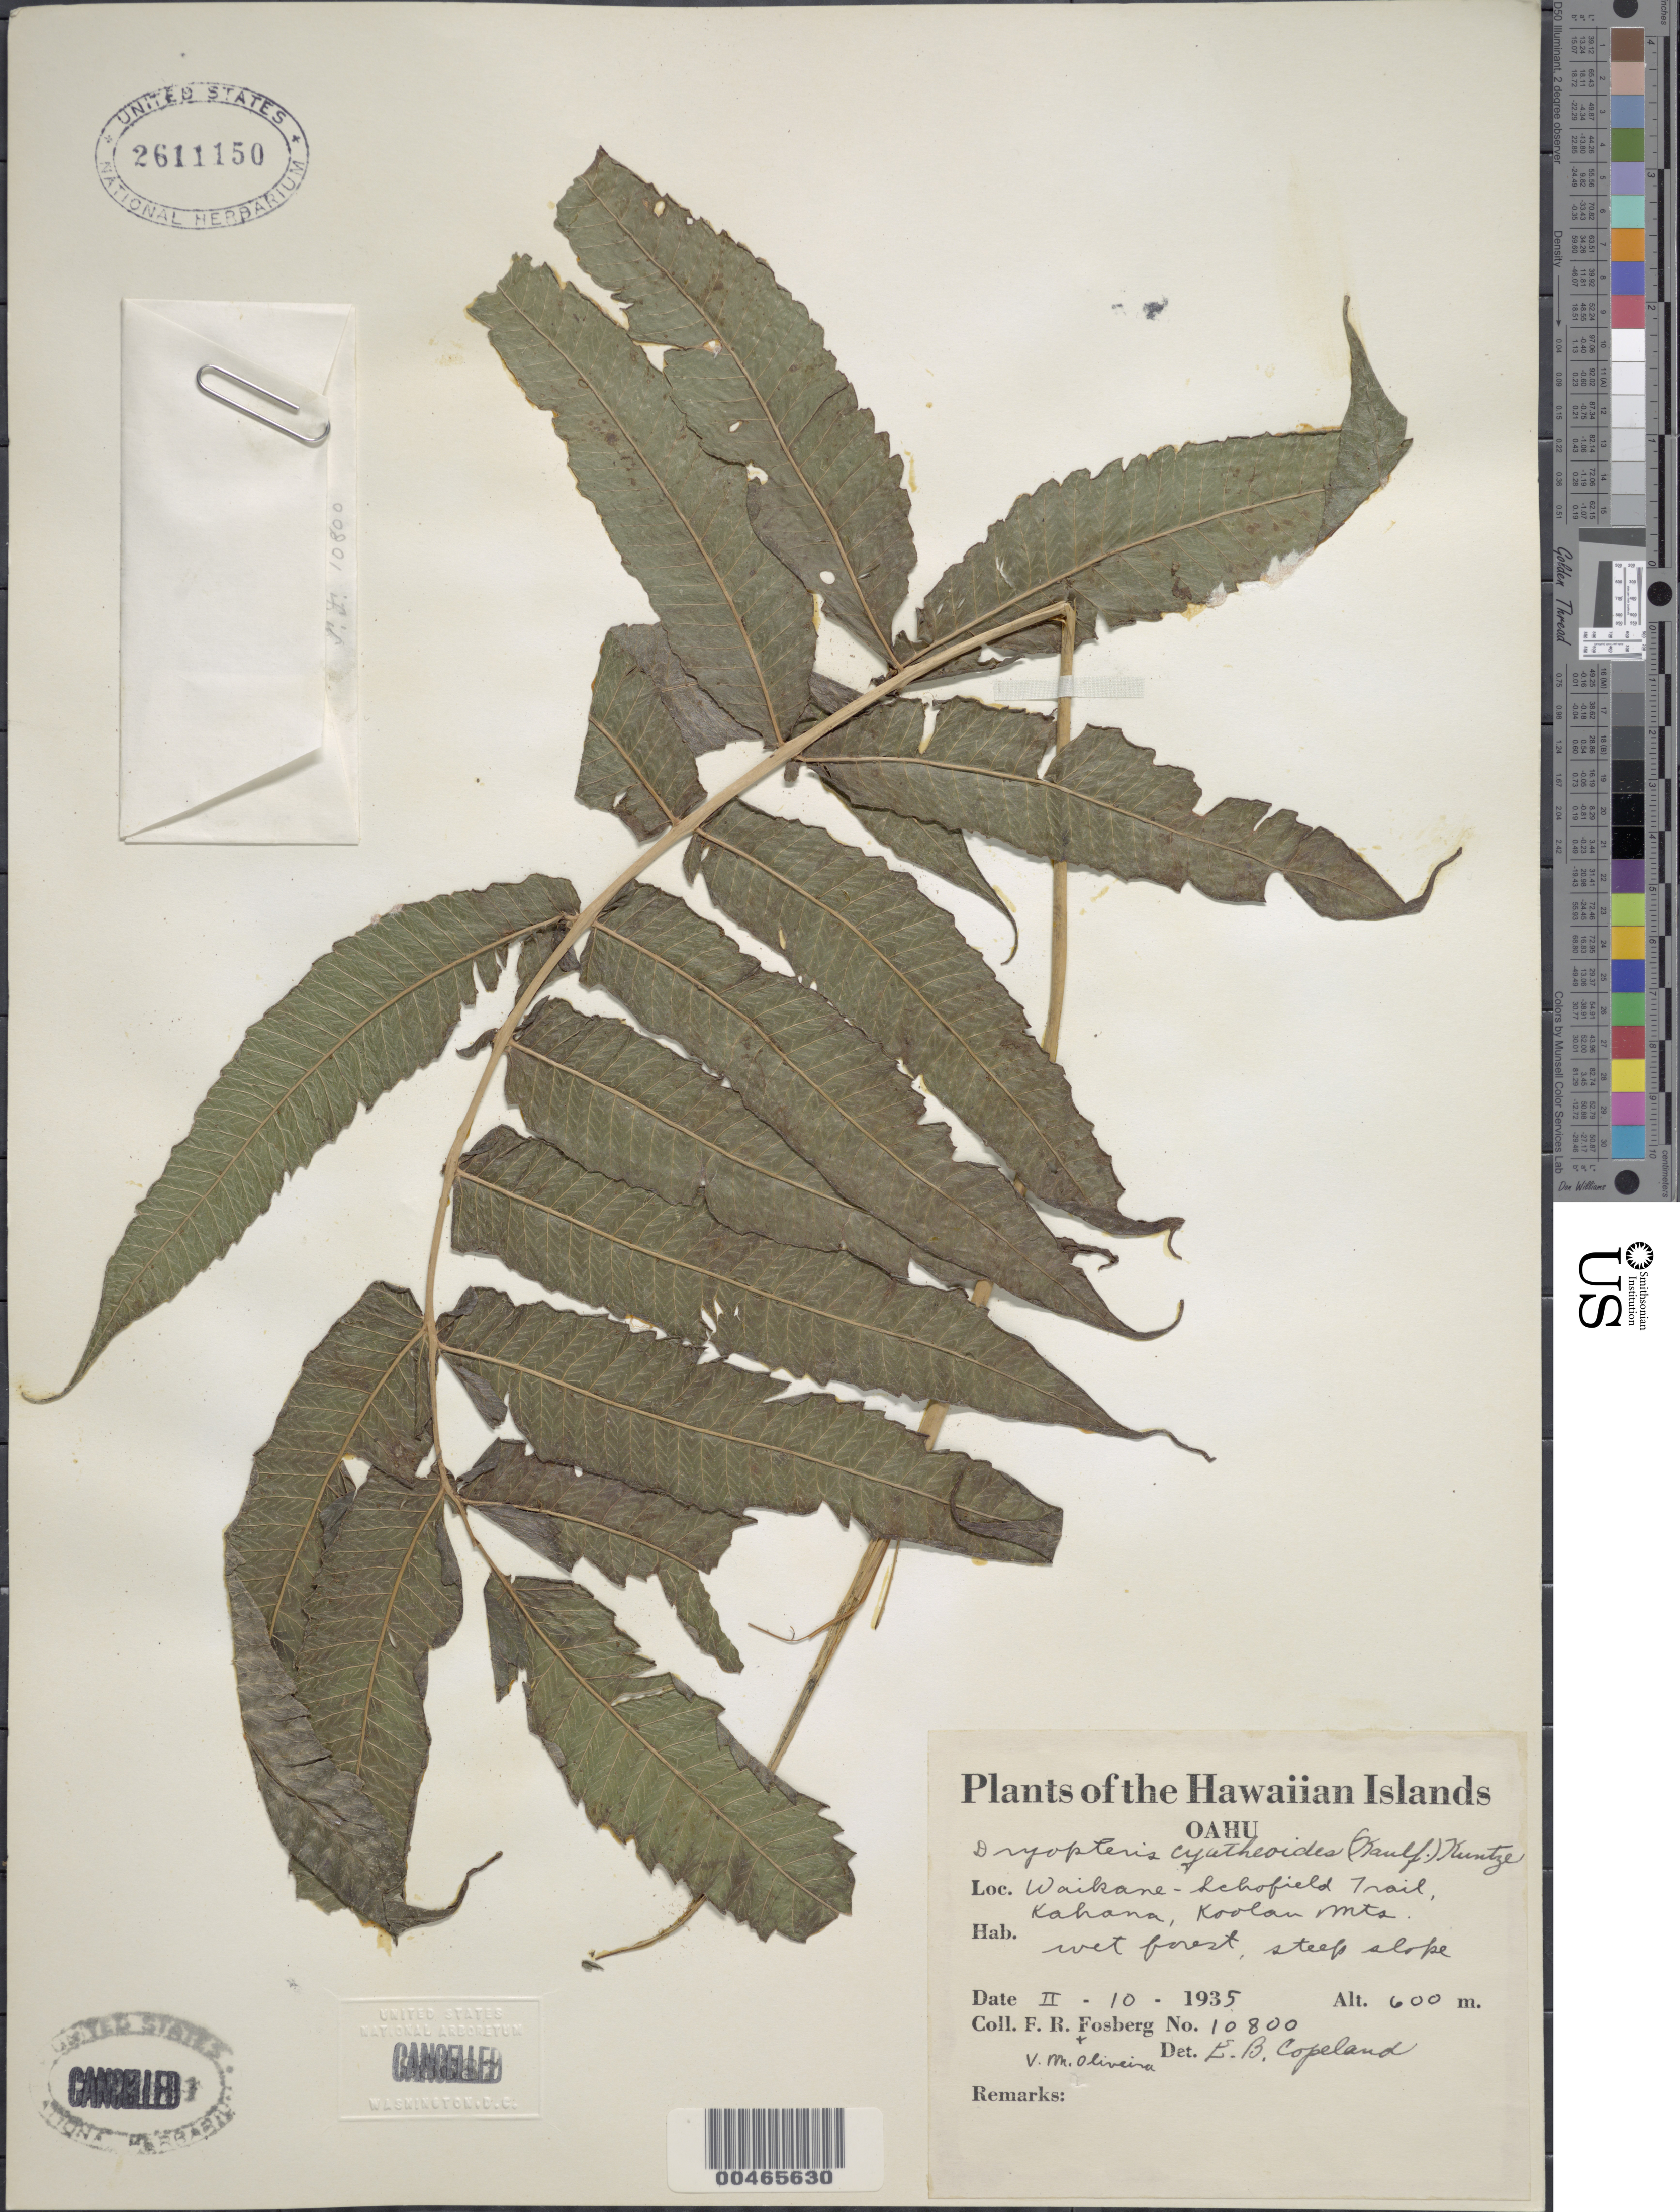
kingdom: Plantae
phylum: Tracheophyta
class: Polypodiopsida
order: Polypodiales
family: Thelypteridaceae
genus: Christella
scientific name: Christella cyatheoides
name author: (Kaulf.) Holttum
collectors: F. R. Fosberg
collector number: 10800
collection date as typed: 10 Feb 1935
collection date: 1935-02-10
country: United States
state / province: Hawaii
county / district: Honolulu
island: Oahu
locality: Waikane - Schofield Trail, Kahana, Koolau Mts.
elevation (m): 600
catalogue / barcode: US 2611150